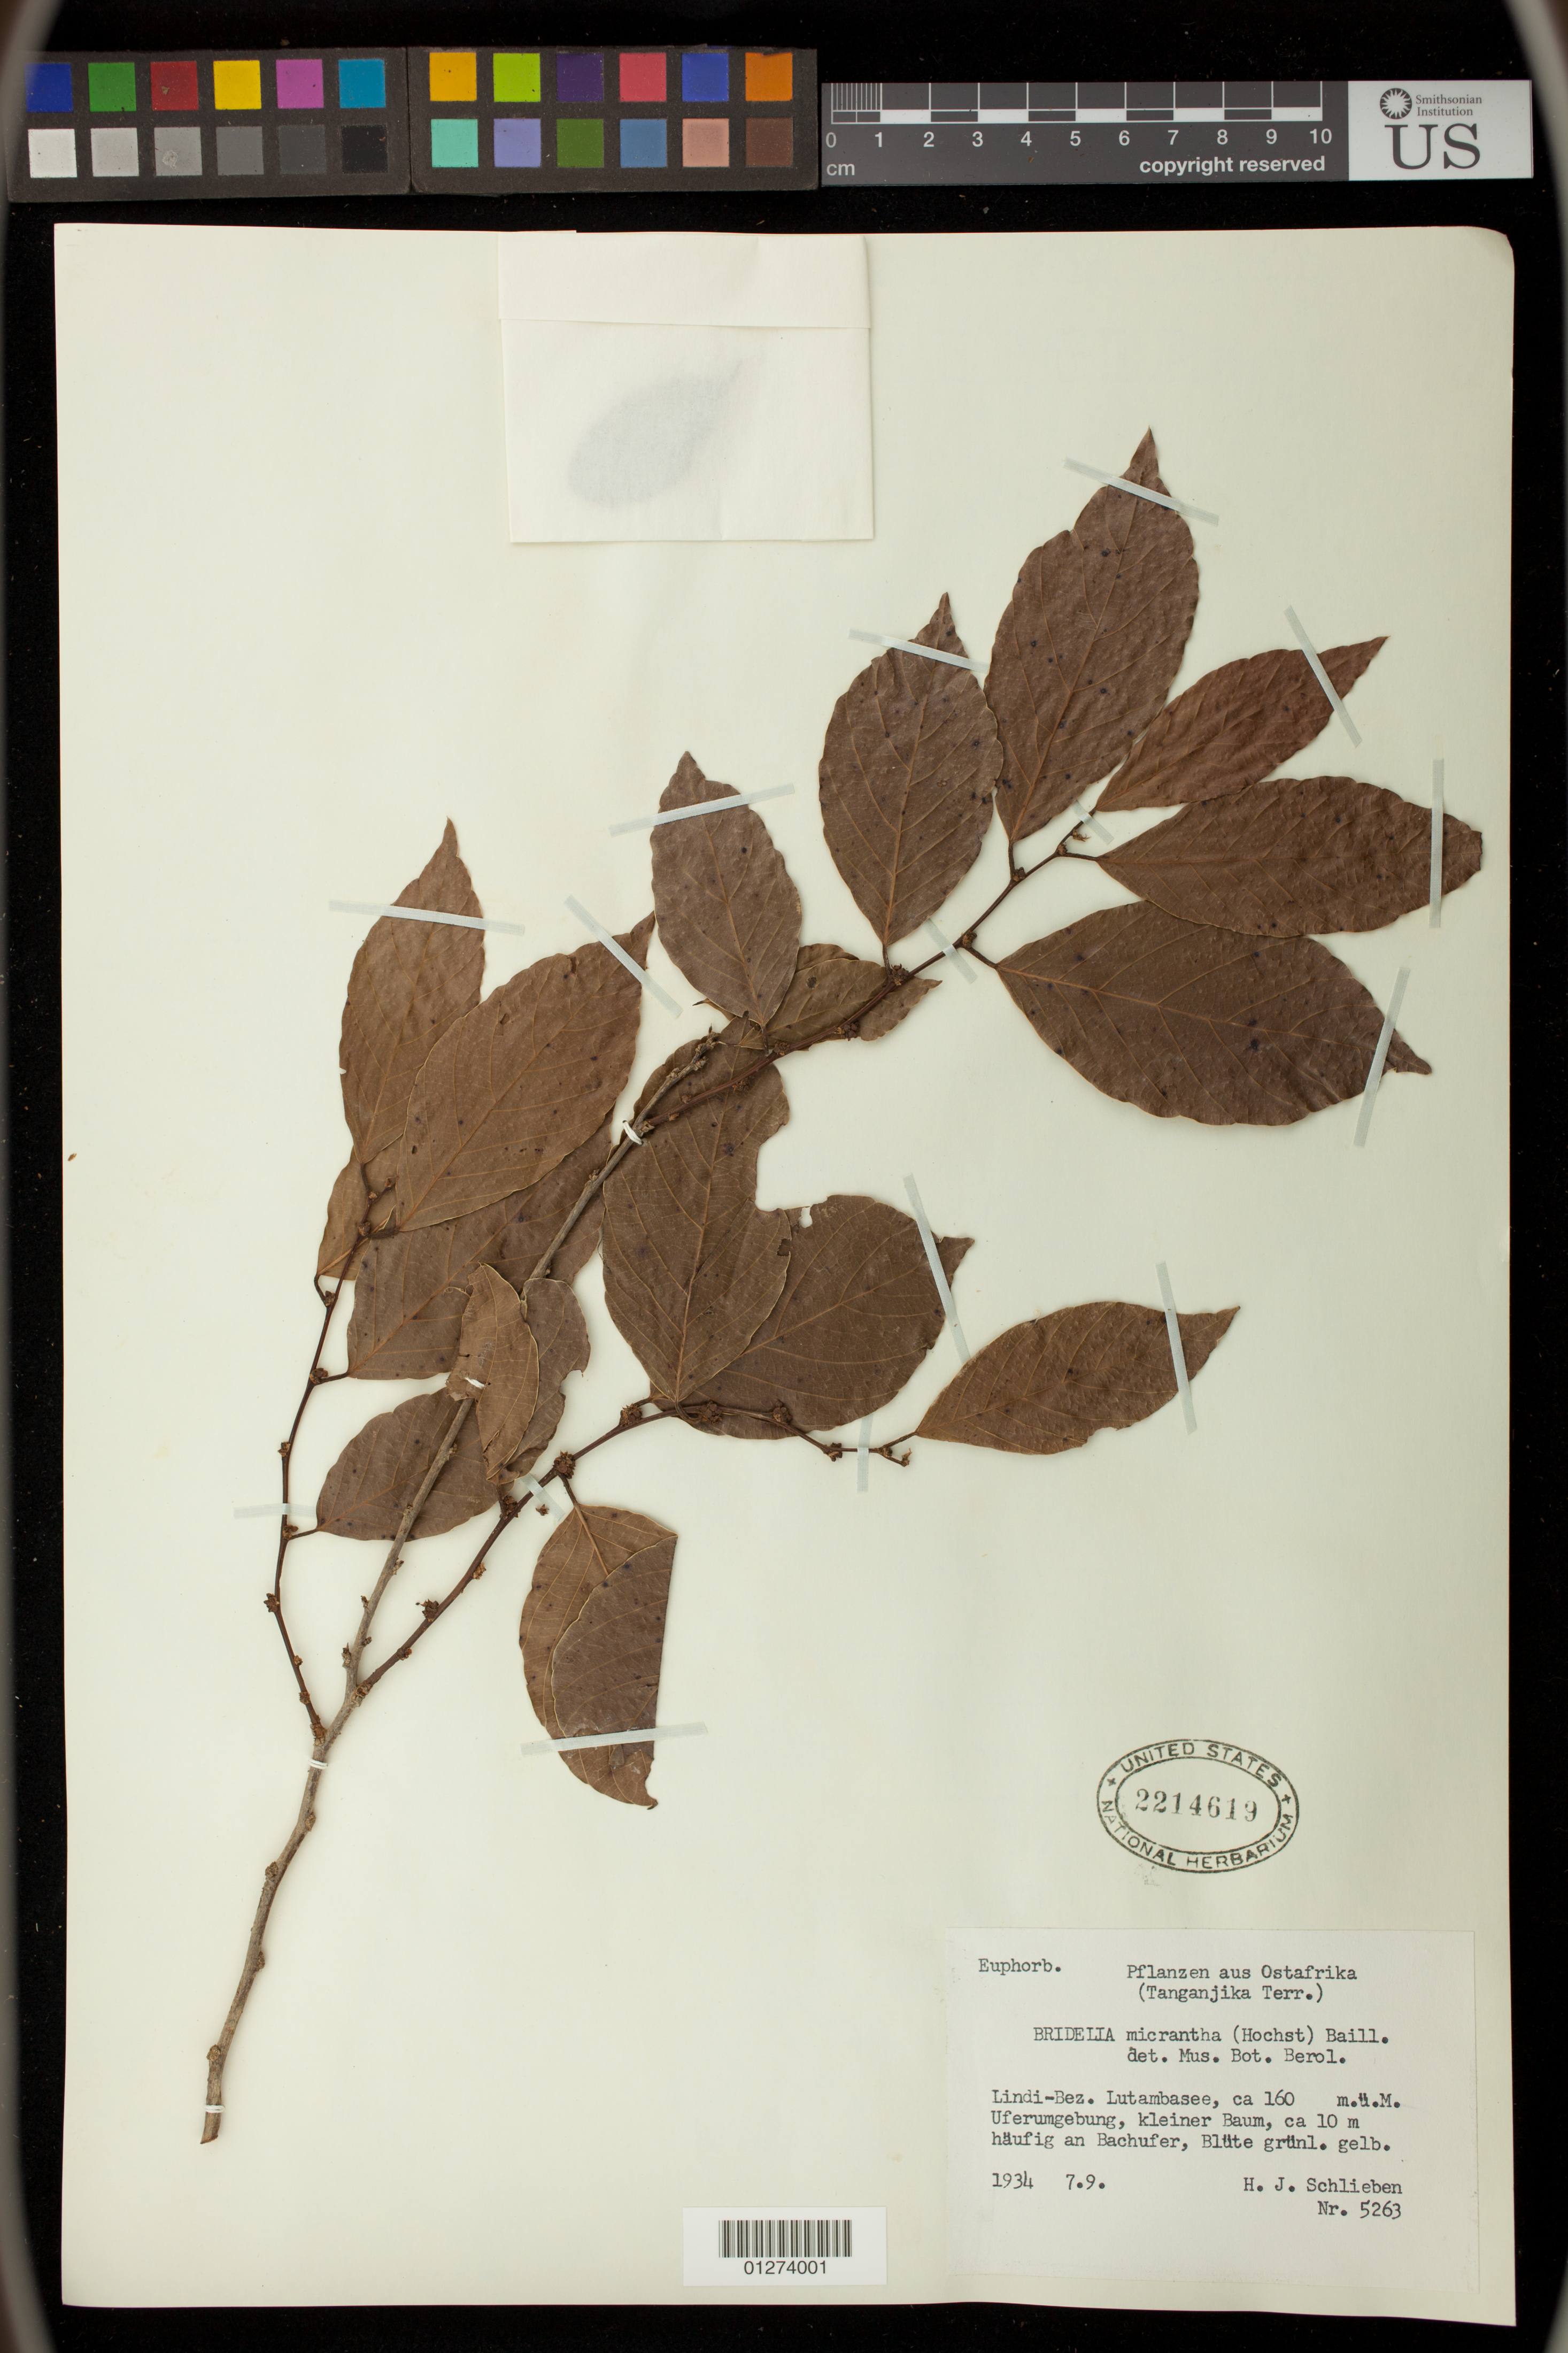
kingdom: Plantae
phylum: Tracheophyta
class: Magnoliopsida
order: Malpighiales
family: Phyllanthaceae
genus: Bridelia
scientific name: Bridelia micrantha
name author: (Hochst.) Baill.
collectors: H. J. Schlieben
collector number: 5263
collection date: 1934-09-07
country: Tanzania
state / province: Lindi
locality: Ostafrika (Tanganjika Terr). Lutambasee.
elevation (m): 160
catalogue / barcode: US 2214619